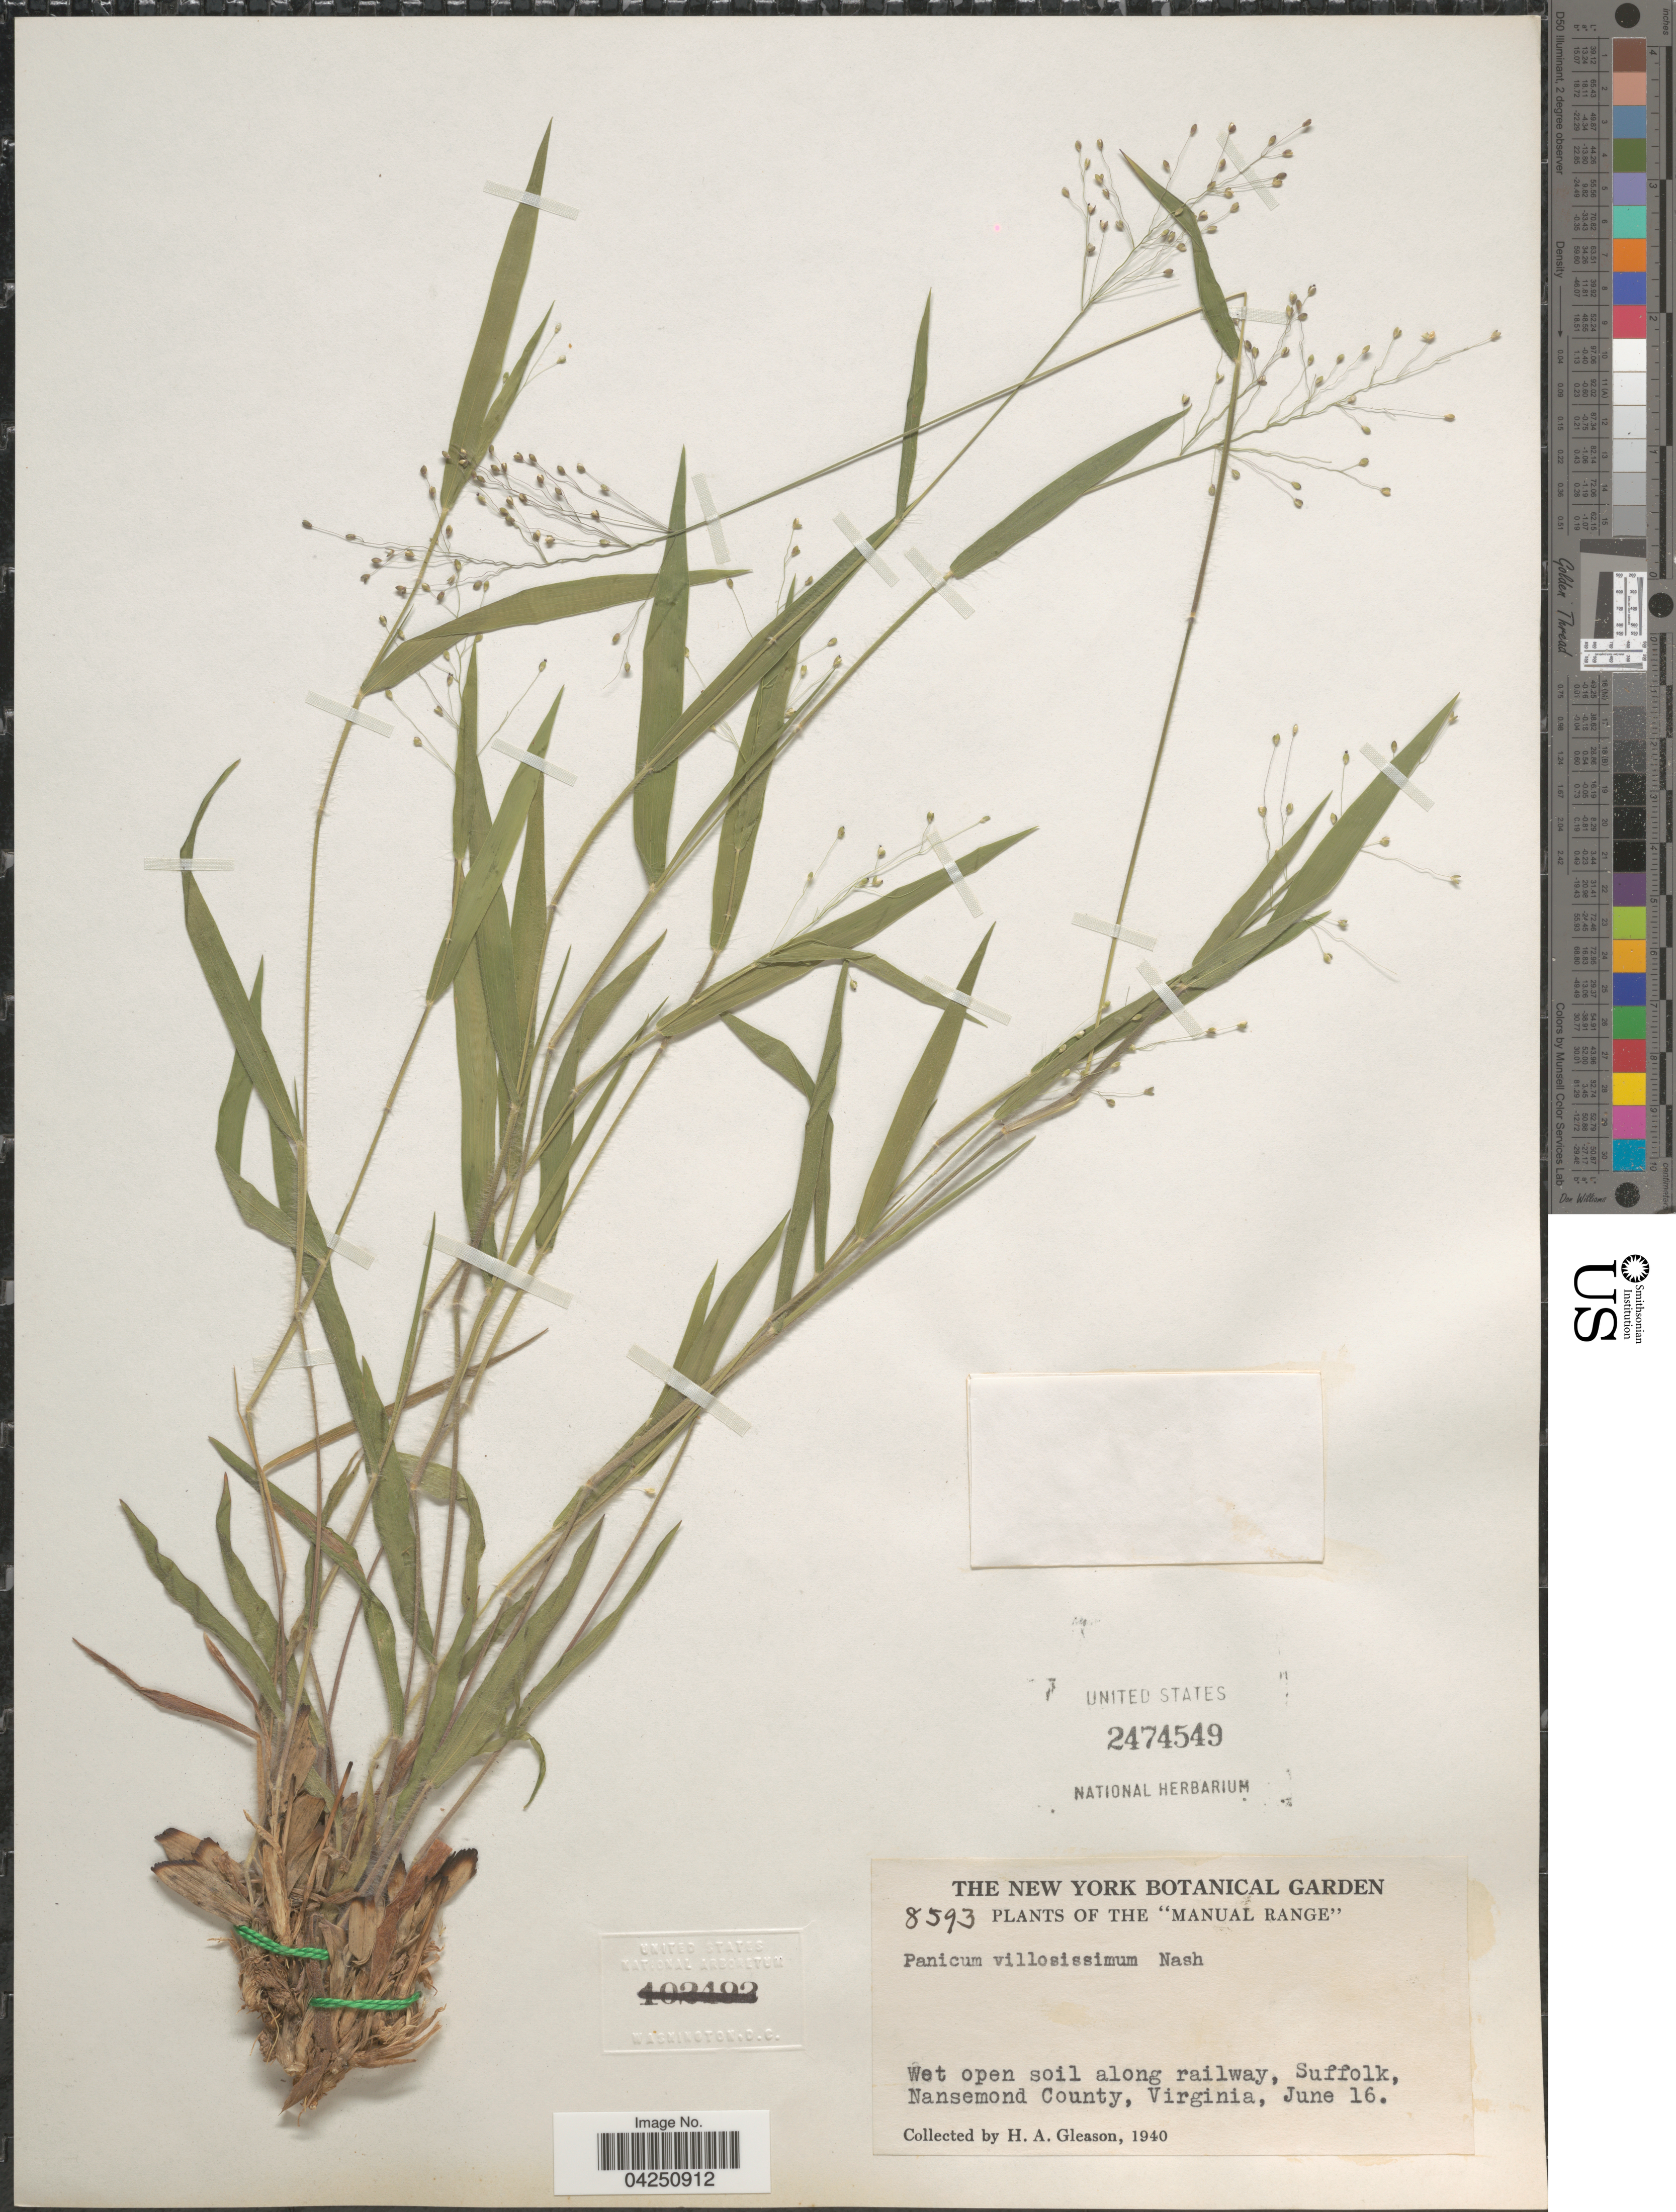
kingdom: Plantae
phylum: Tracheophyta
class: Liliopsida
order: Poales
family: Poaceae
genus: Dichanthelium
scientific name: Dichanthelium acuminatum var. acuminatum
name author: (Sw.) Gould & C.A. Clark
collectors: H. A. Gleason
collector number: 8593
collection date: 1940-06-16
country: United States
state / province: Virginia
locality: The "Manual Range". Wet open soil along railway, Suffolk, Nansemond County.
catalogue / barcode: US 2474549